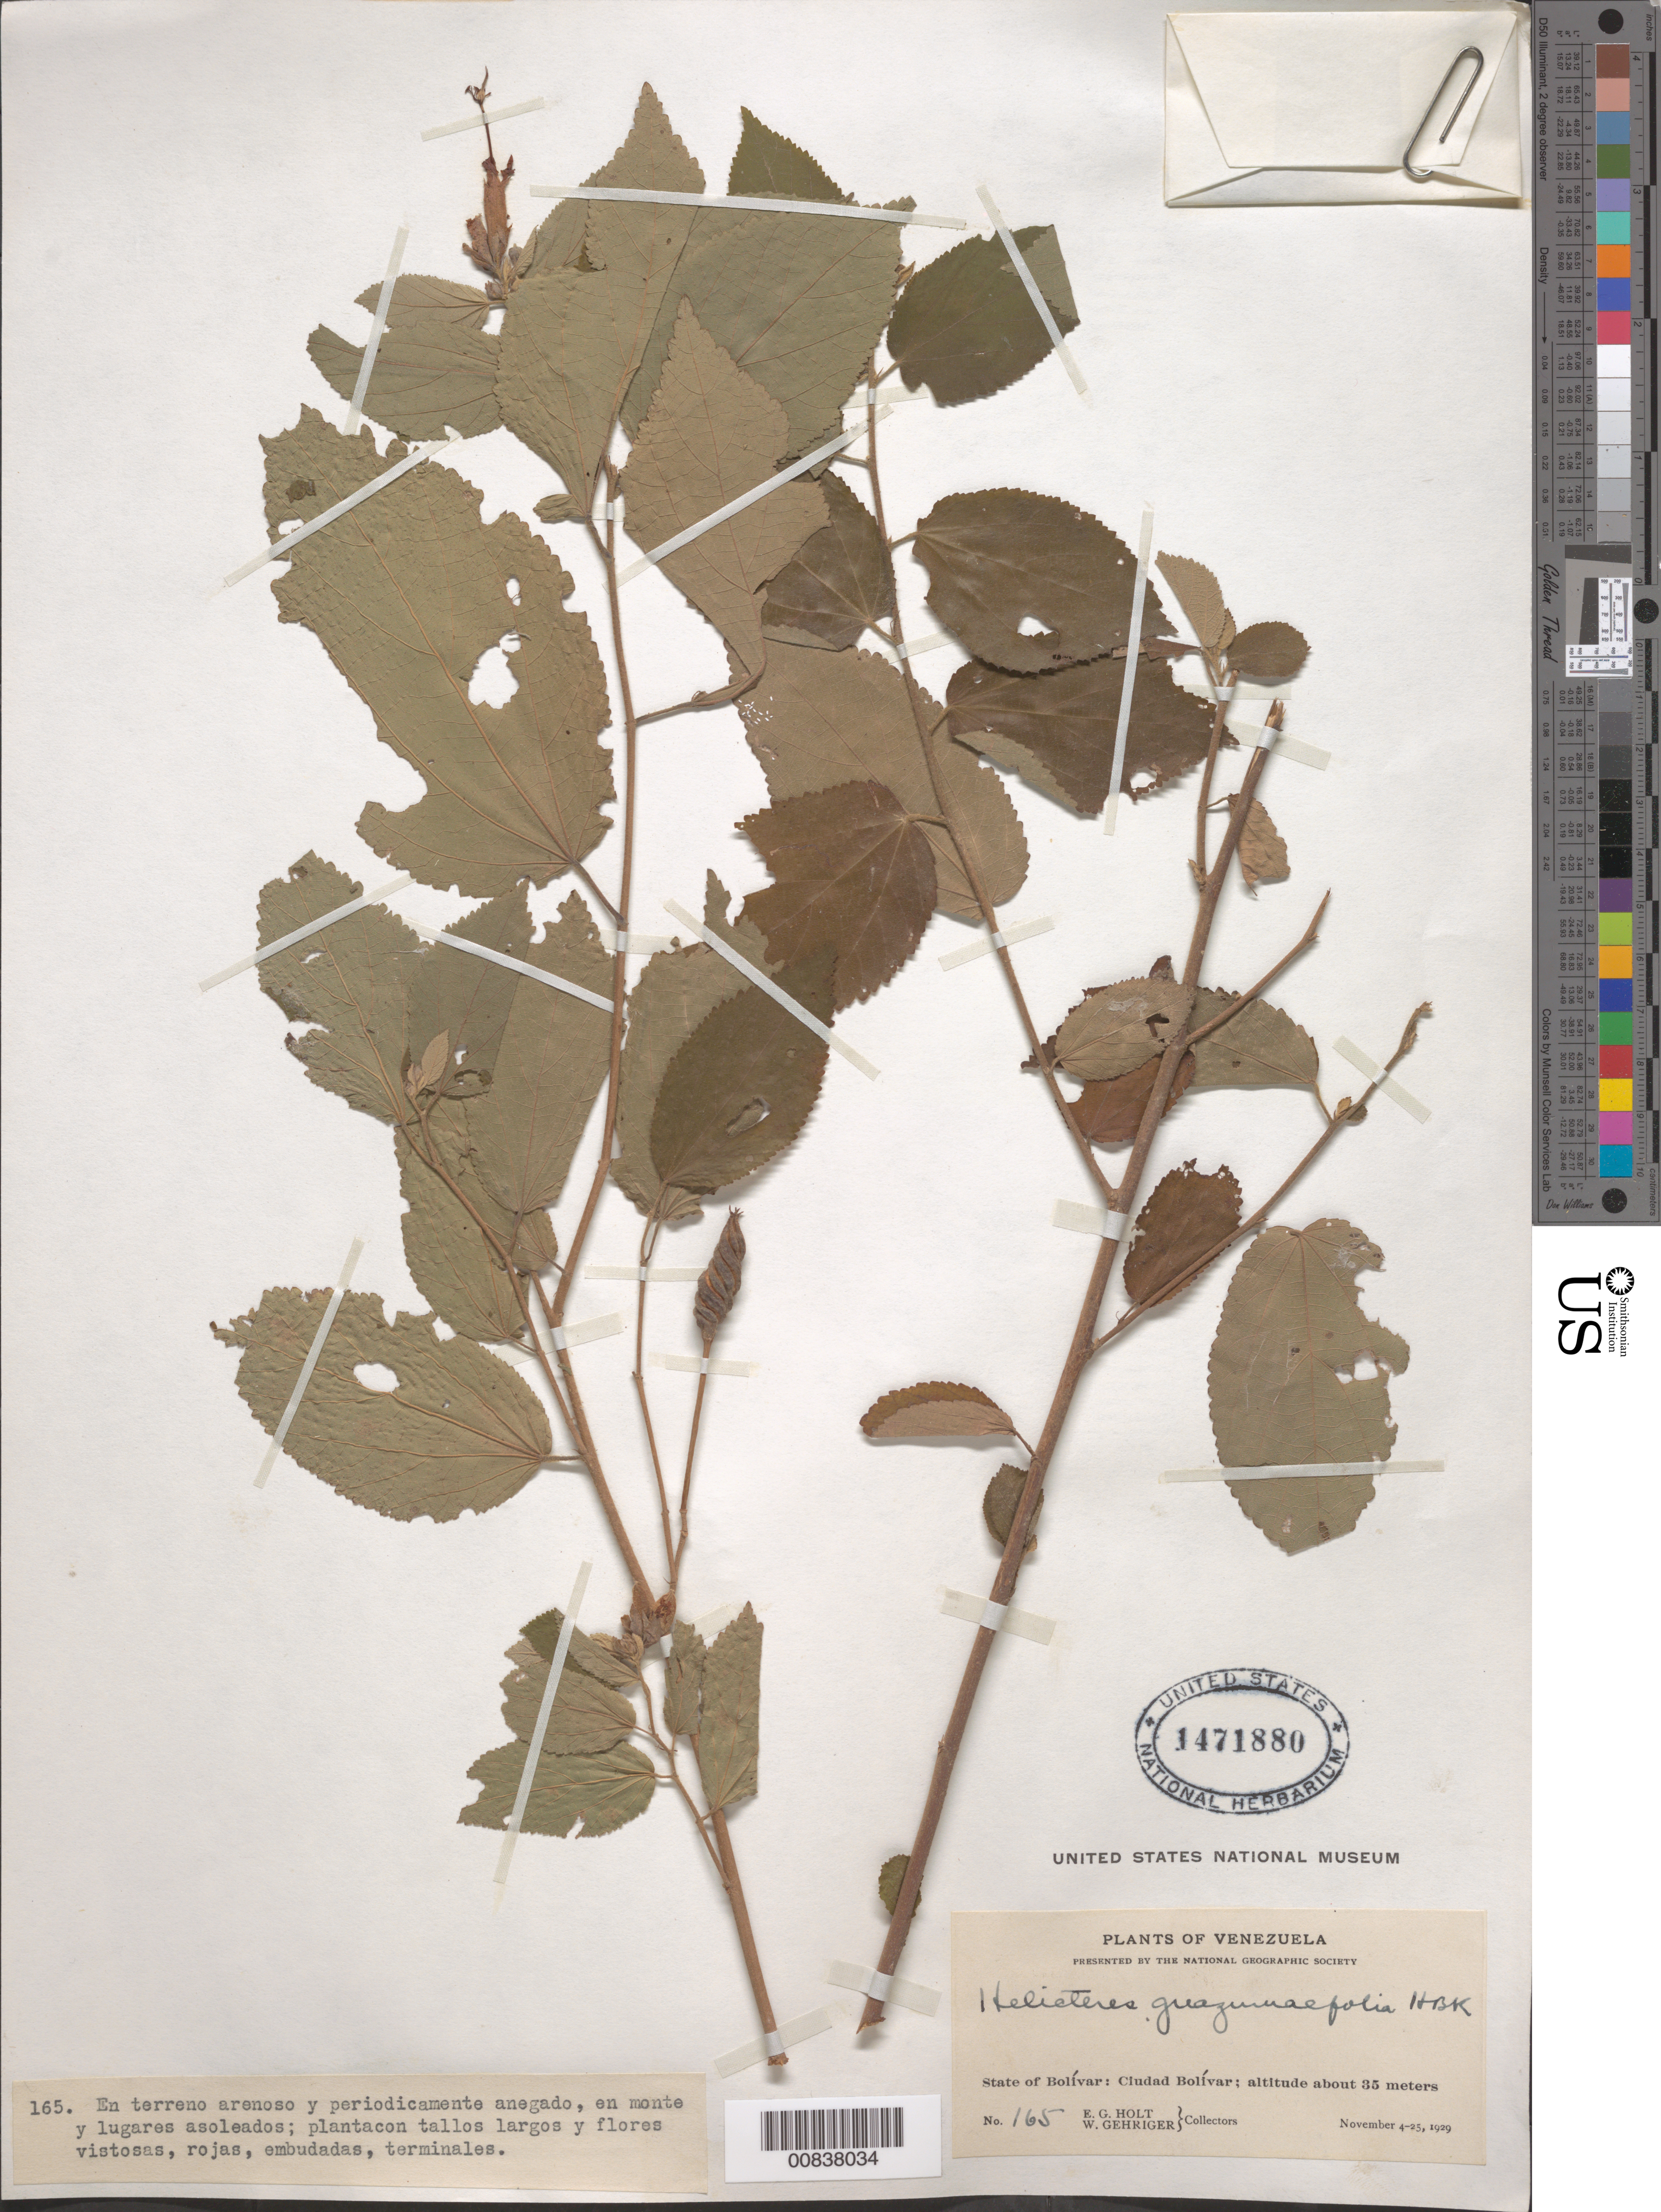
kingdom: Plantae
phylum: Tracheophyta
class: Magnoliopsida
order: Malvales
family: Malvaceae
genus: Helicteres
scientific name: Helicteres guazumifolia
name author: Kunth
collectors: E. Holt & W. Gehriger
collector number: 165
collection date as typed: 4-Nov-29 to 25-Nov-29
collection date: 1929-11-04/1929-11-25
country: Venezuela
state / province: Bolívar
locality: Ciudad Bolívar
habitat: Terreno arenoso y periodicamente anegado, en monte y lugares asoleados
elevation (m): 35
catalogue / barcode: US 1471880